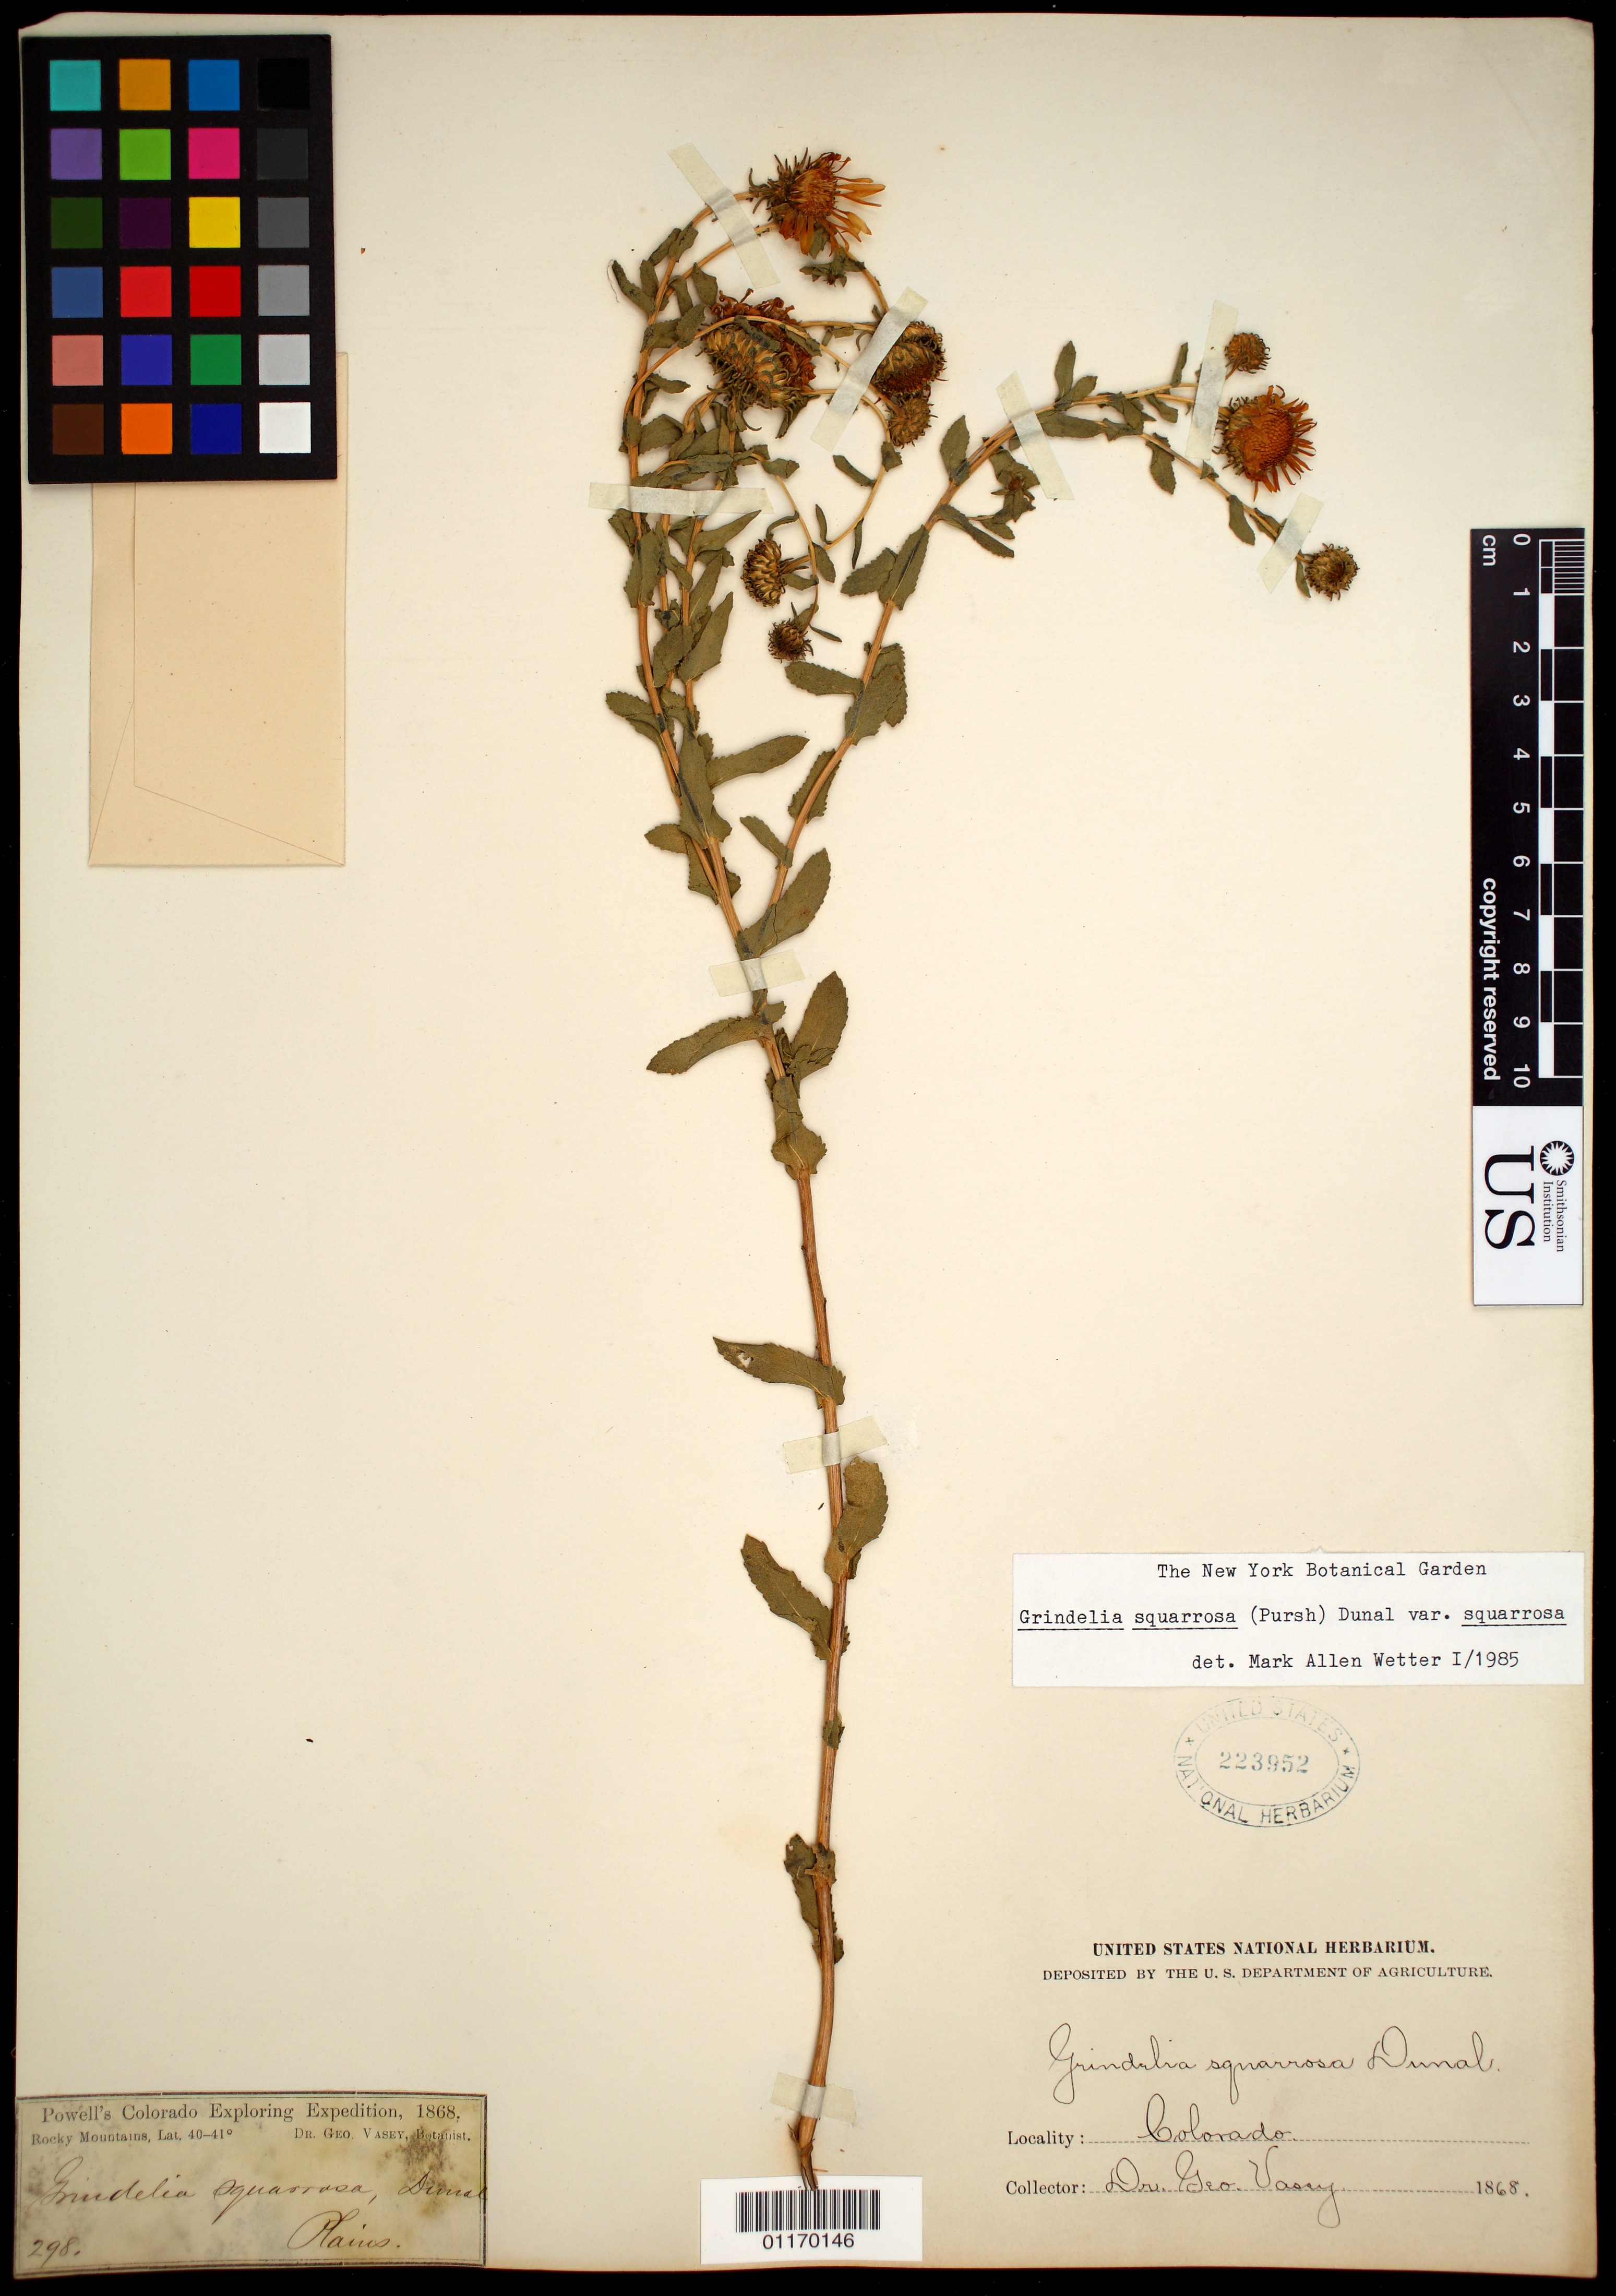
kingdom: Plantae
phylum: Tracheophyta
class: Magnoliopsida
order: Asterales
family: Asteraceae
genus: Grindelia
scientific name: Grindelia squarrosa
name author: (Pursh) Dunal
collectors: G. Vasey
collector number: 298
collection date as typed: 1868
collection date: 1868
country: United States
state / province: Colorado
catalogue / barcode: US 223952